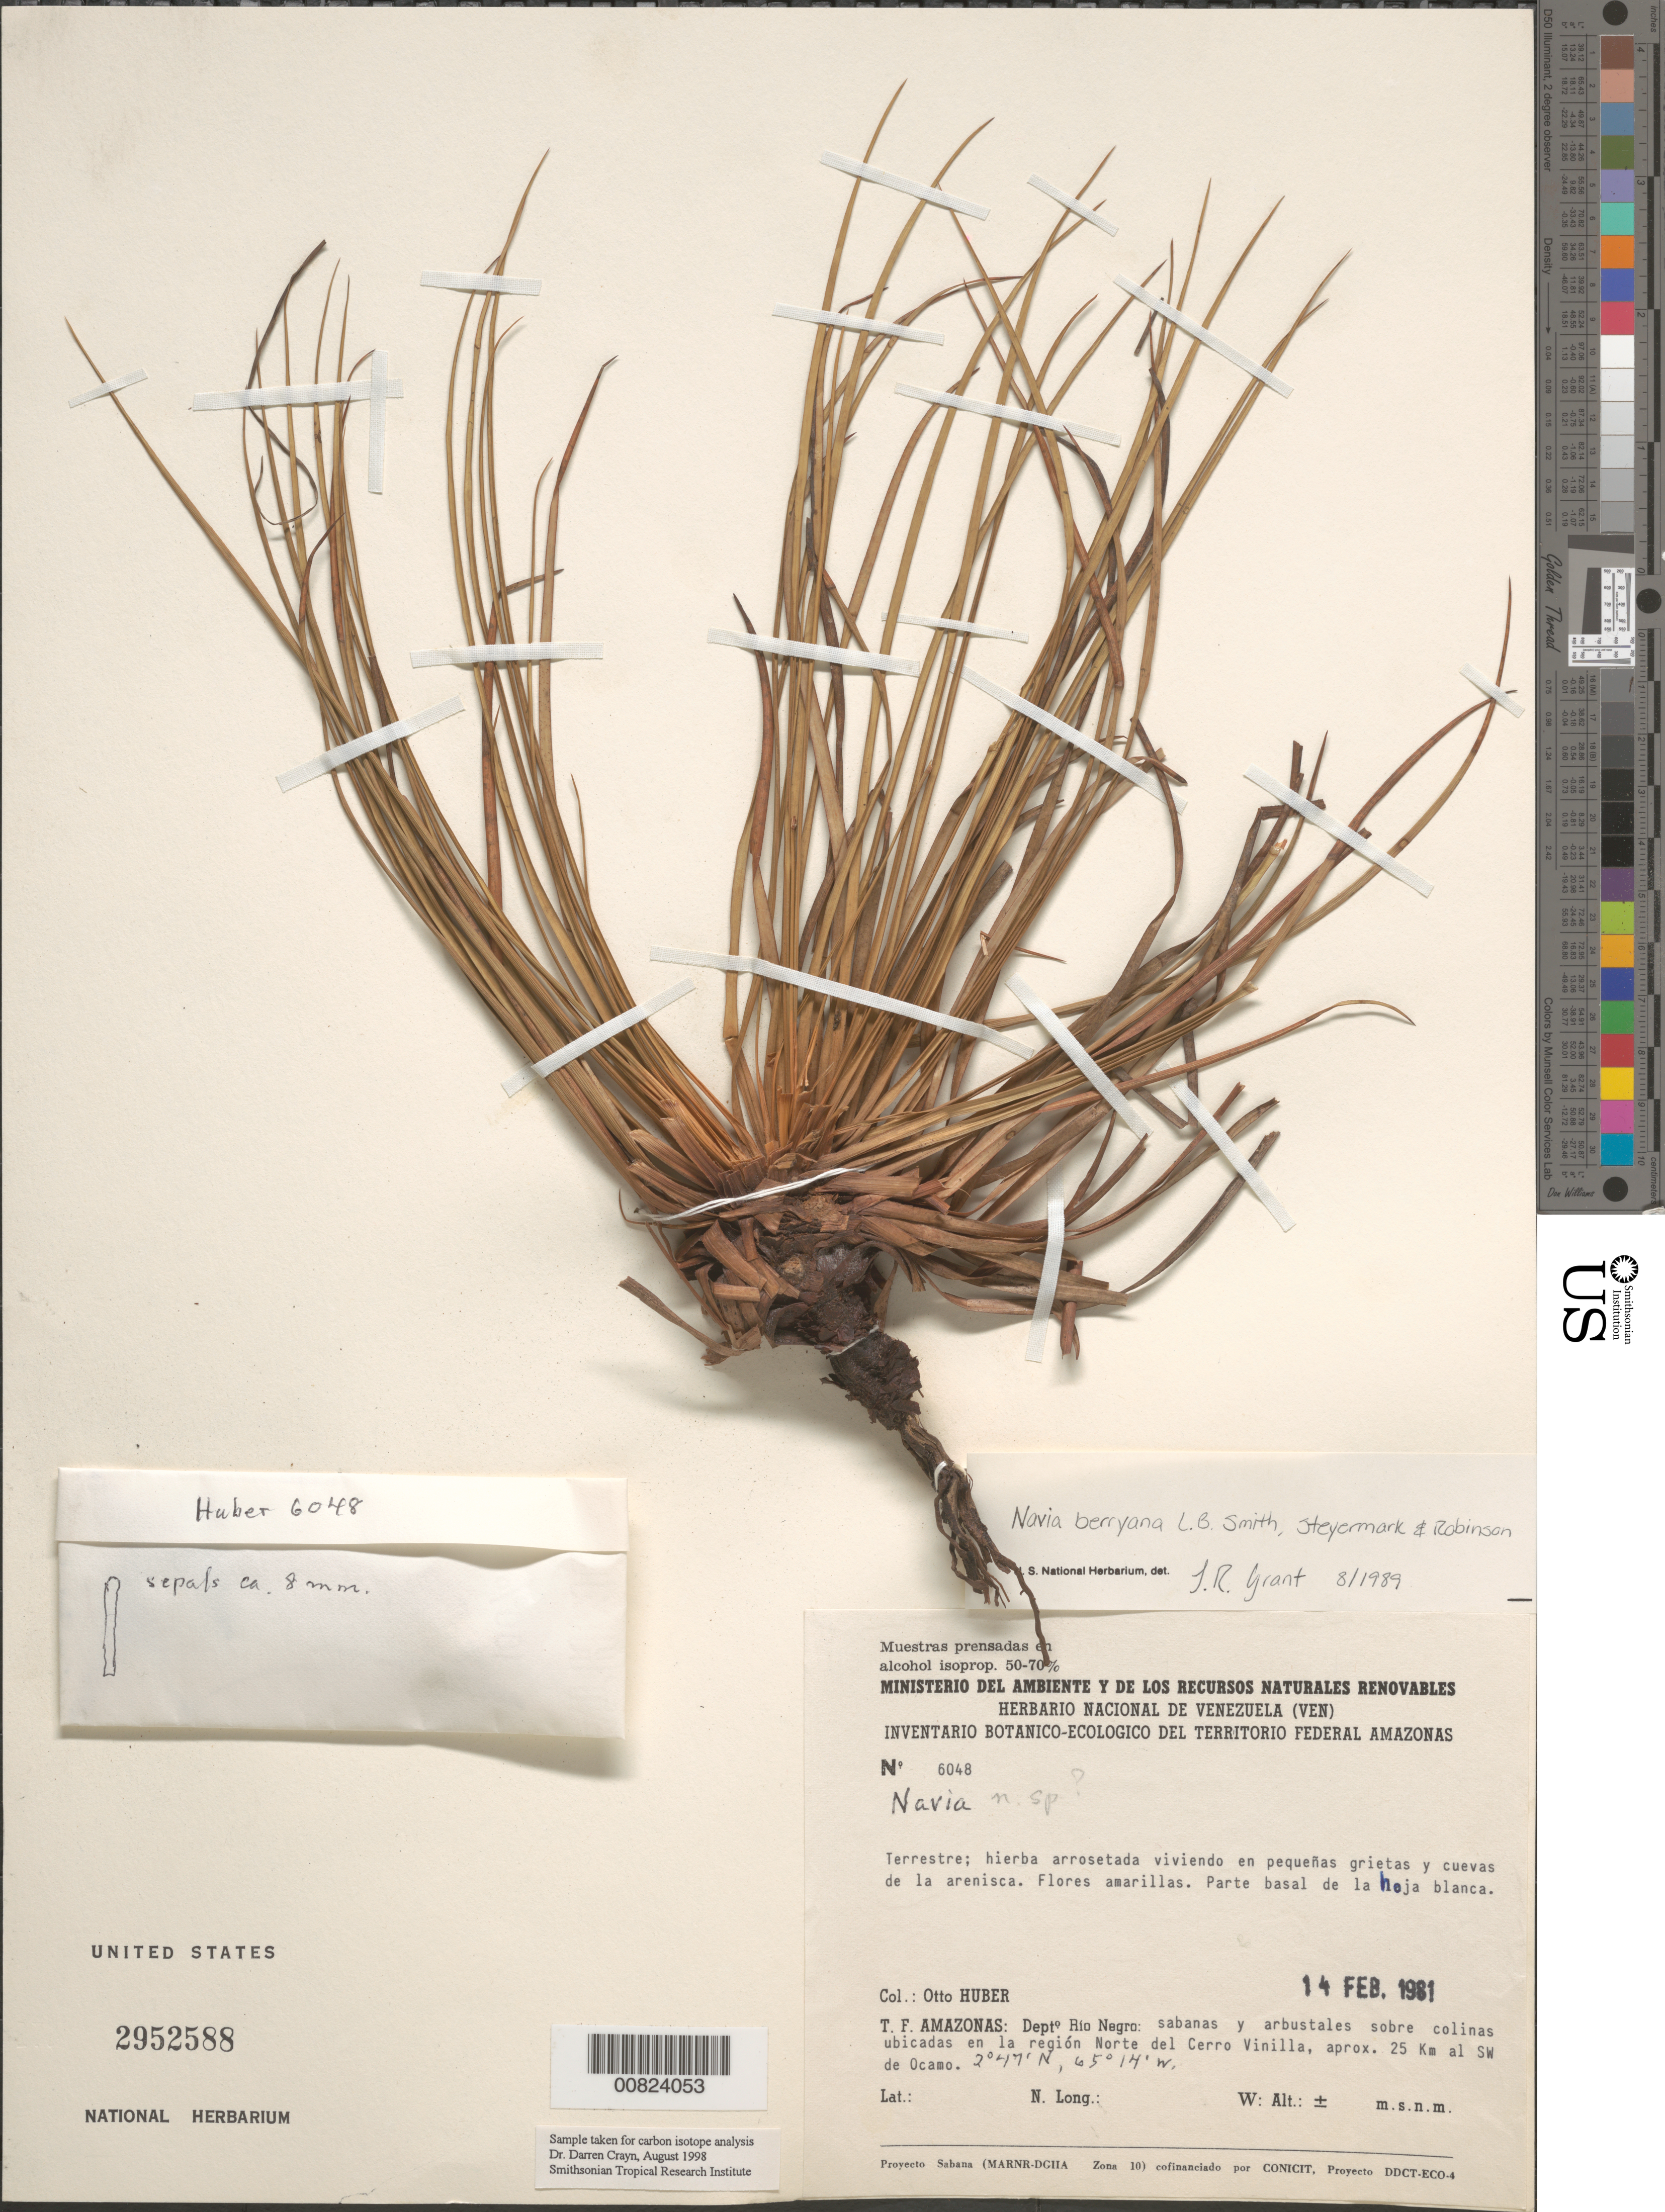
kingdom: Plantae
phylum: Tracheophyta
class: Liliopsida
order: Poales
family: Bromeliaceae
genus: Navia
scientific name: Navia berryana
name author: L.B. Sm.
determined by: Grant, T. R.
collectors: O. Huber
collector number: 6048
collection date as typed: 14-Feb-81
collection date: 1981-02-14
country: Venezuela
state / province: Amazonas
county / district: Río Negro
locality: Cerro Vinilla, norte, aprox. 25 km al SW de Ocamo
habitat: Sobre rocas areniscas; sabanas y arbustales sobre colinas ubicadas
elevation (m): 400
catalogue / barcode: US 2952588